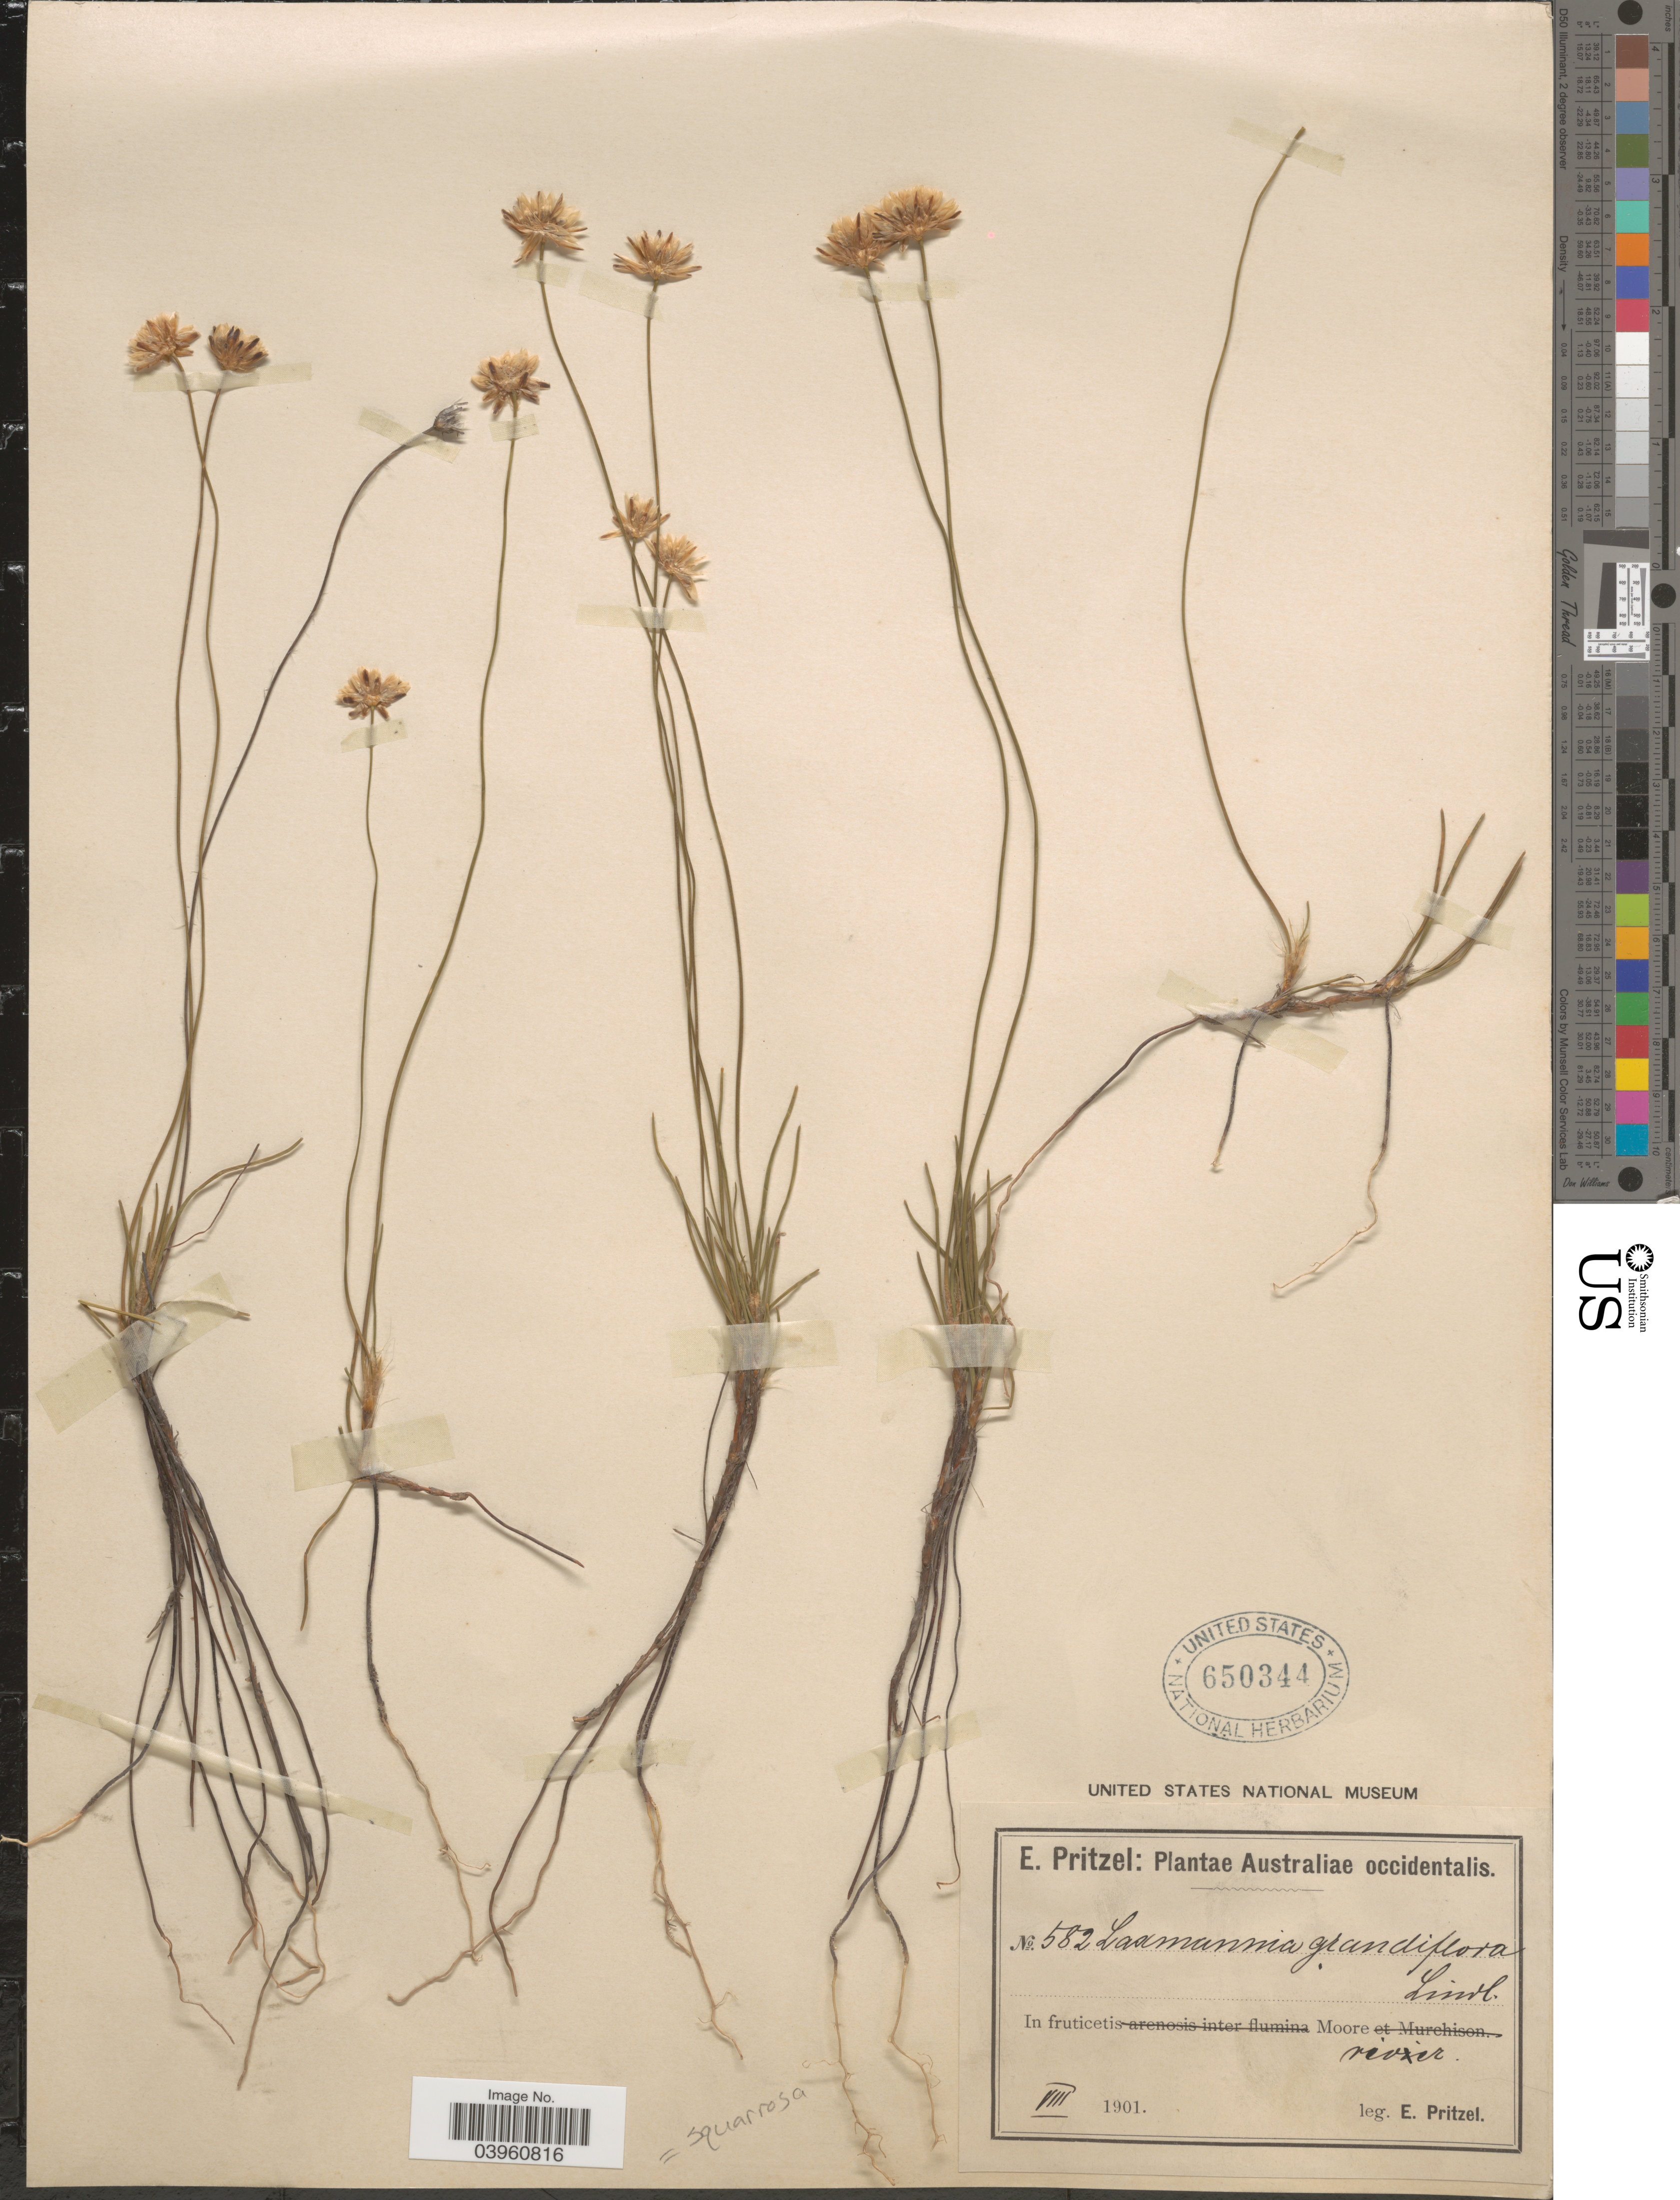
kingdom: Plantae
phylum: Tracheophyta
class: Liliopsida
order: Asparagales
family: Asparagaceae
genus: Laxmannia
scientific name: Laxmannia squarrosa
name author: Lindl.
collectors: E. G. Pritzel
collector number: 582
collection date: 1901-08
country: Australia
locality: Australiae occidentalis. In fruticetis Moore river.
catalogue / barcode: US 650344